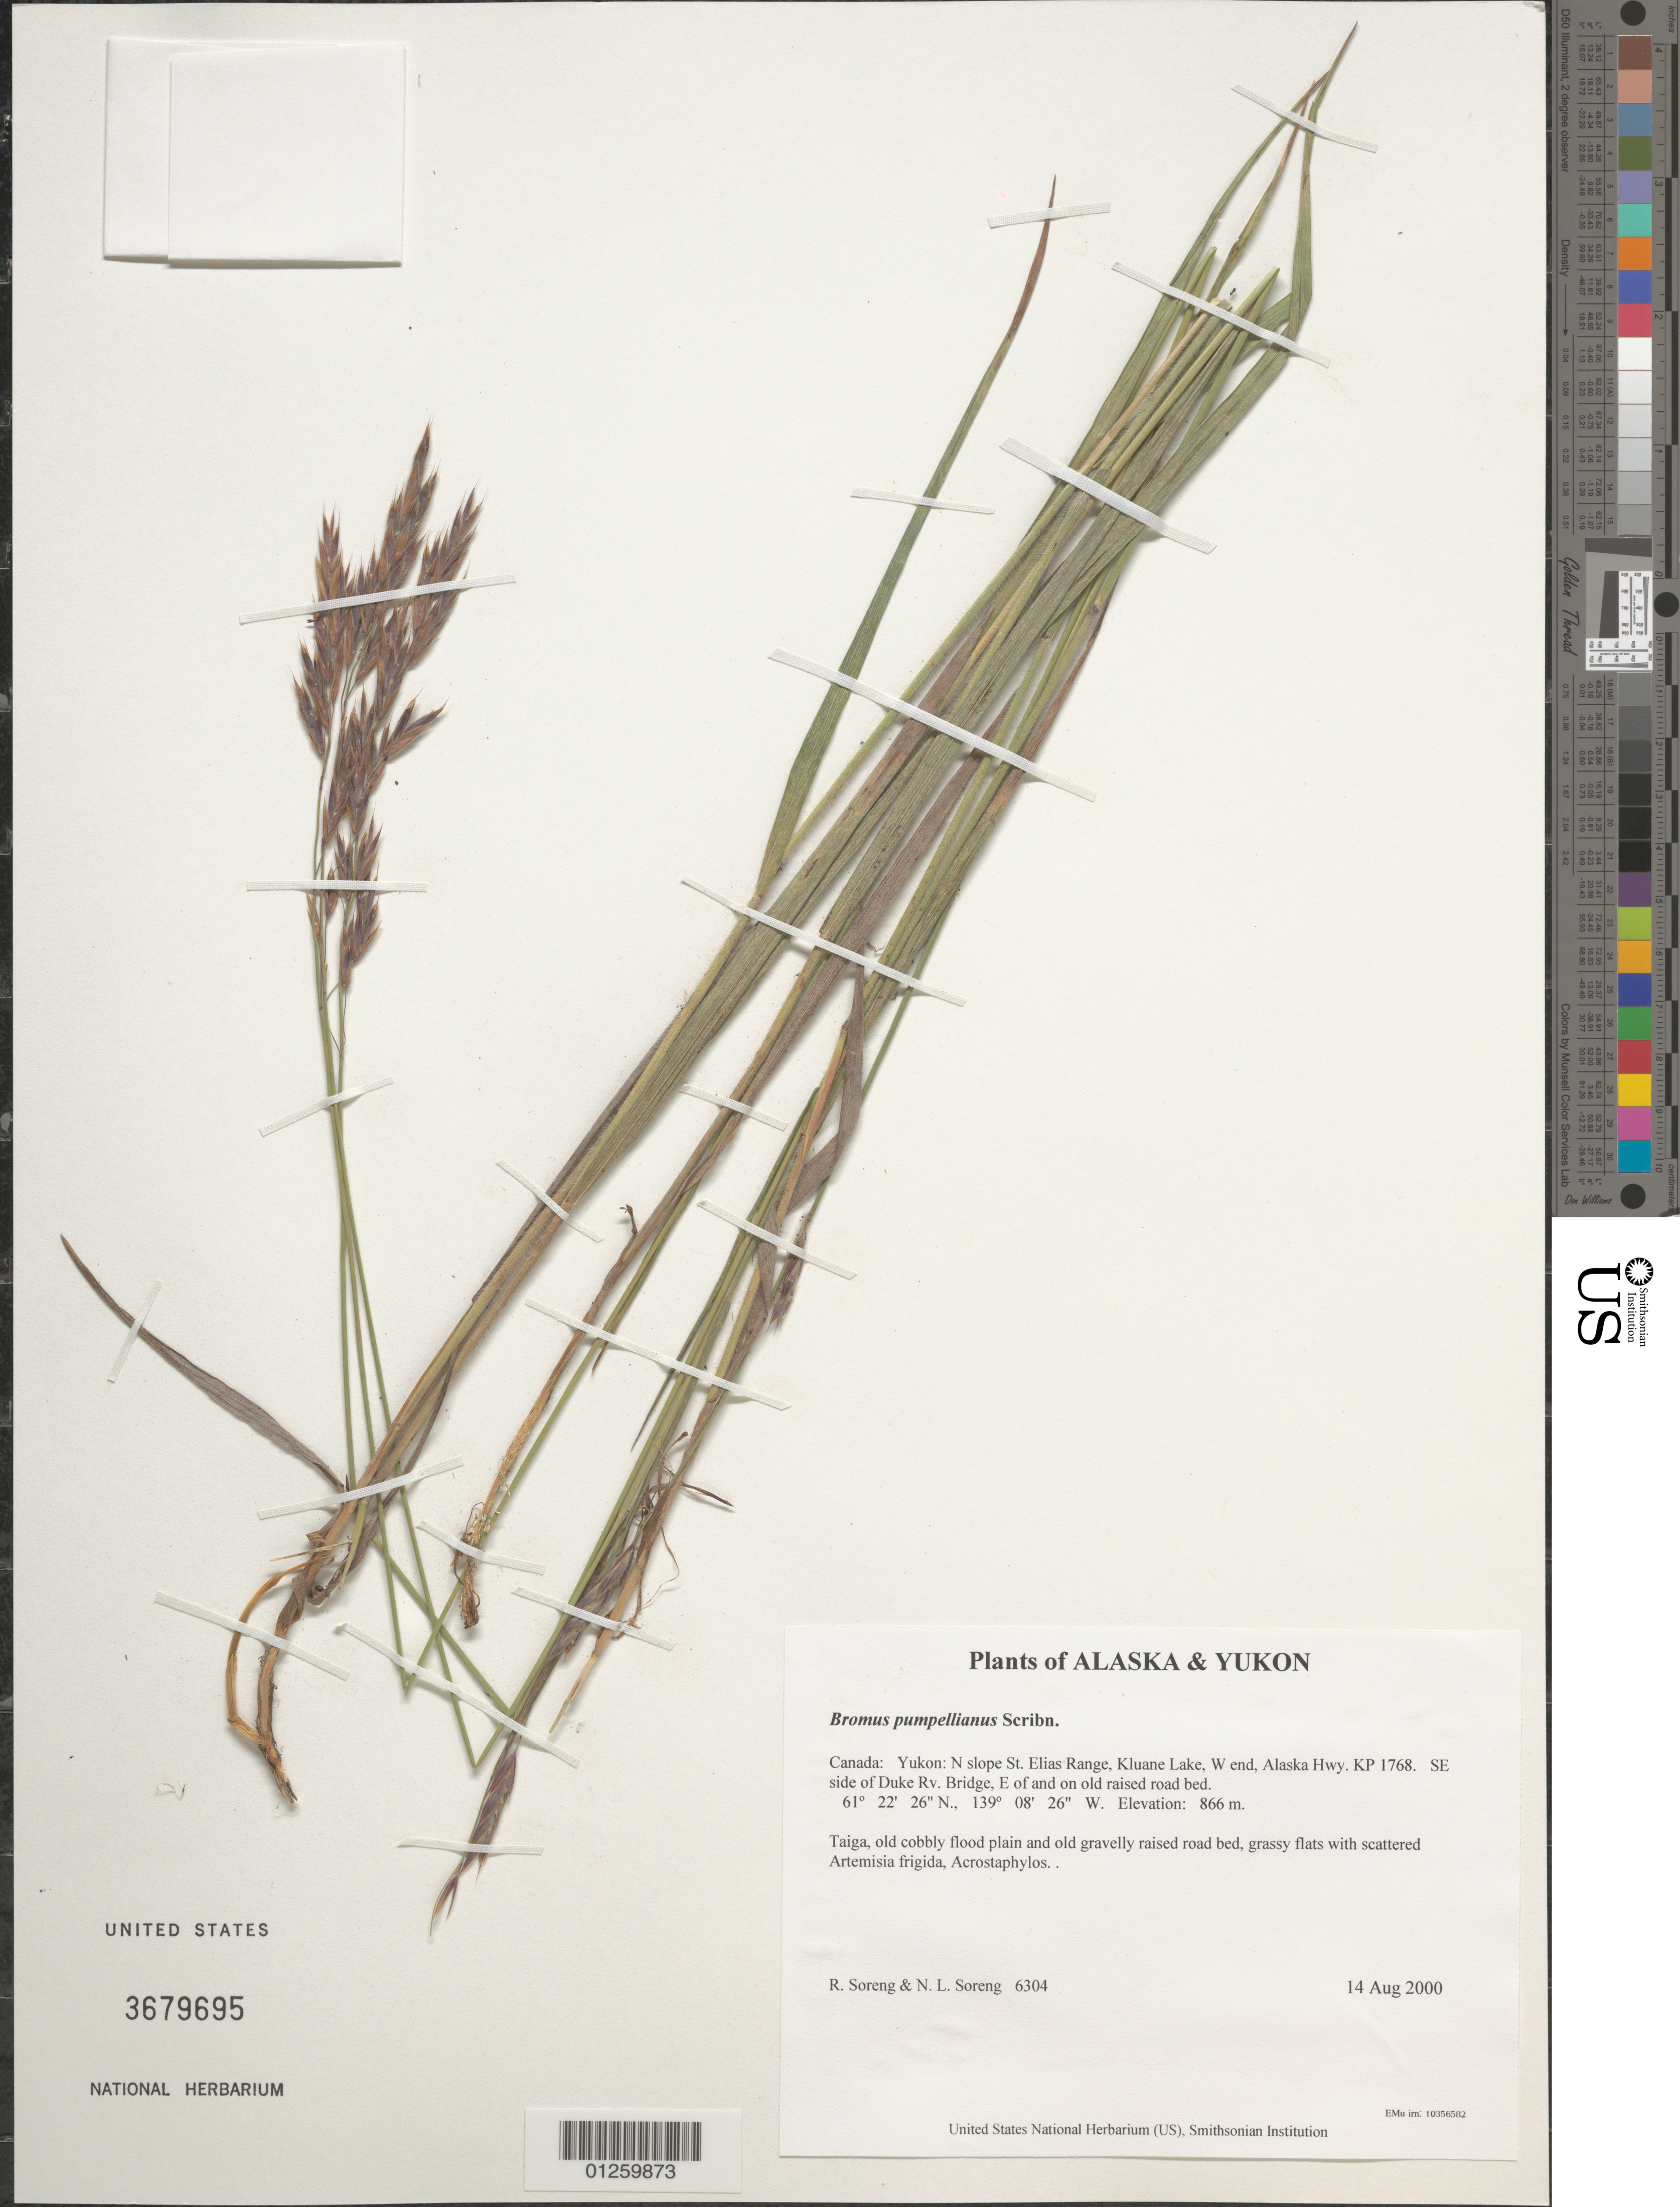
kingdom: Plantae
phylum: Tracheophyta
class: Liliopsida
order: Poales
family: Poaceae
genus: Bromus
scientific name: Bromus pumpellianus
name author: Scribn.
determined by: Soreng, Robert J., Research Associate (BOT), Smithsonian Institution - National Museum of Natural History (UNITED STATES)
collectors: R. J. Soreng & N. L. Soreng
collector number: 6304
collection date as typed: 14 Aug 2000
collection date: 2000-08-14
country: Canada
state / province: Yukon Territory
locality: N slope St. Elias Range, Kluane Lake, W end, Alaska Hwy. KP 1768. SE side of Duke Rv. Bridge, E of and on old raised road bed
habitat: Taiga, old cobbly flood plain and old gravelly raised road bed, grassy flats with scattered Artemisia frigida, Acrostaphylos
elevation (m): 866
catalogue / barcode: US 3679695